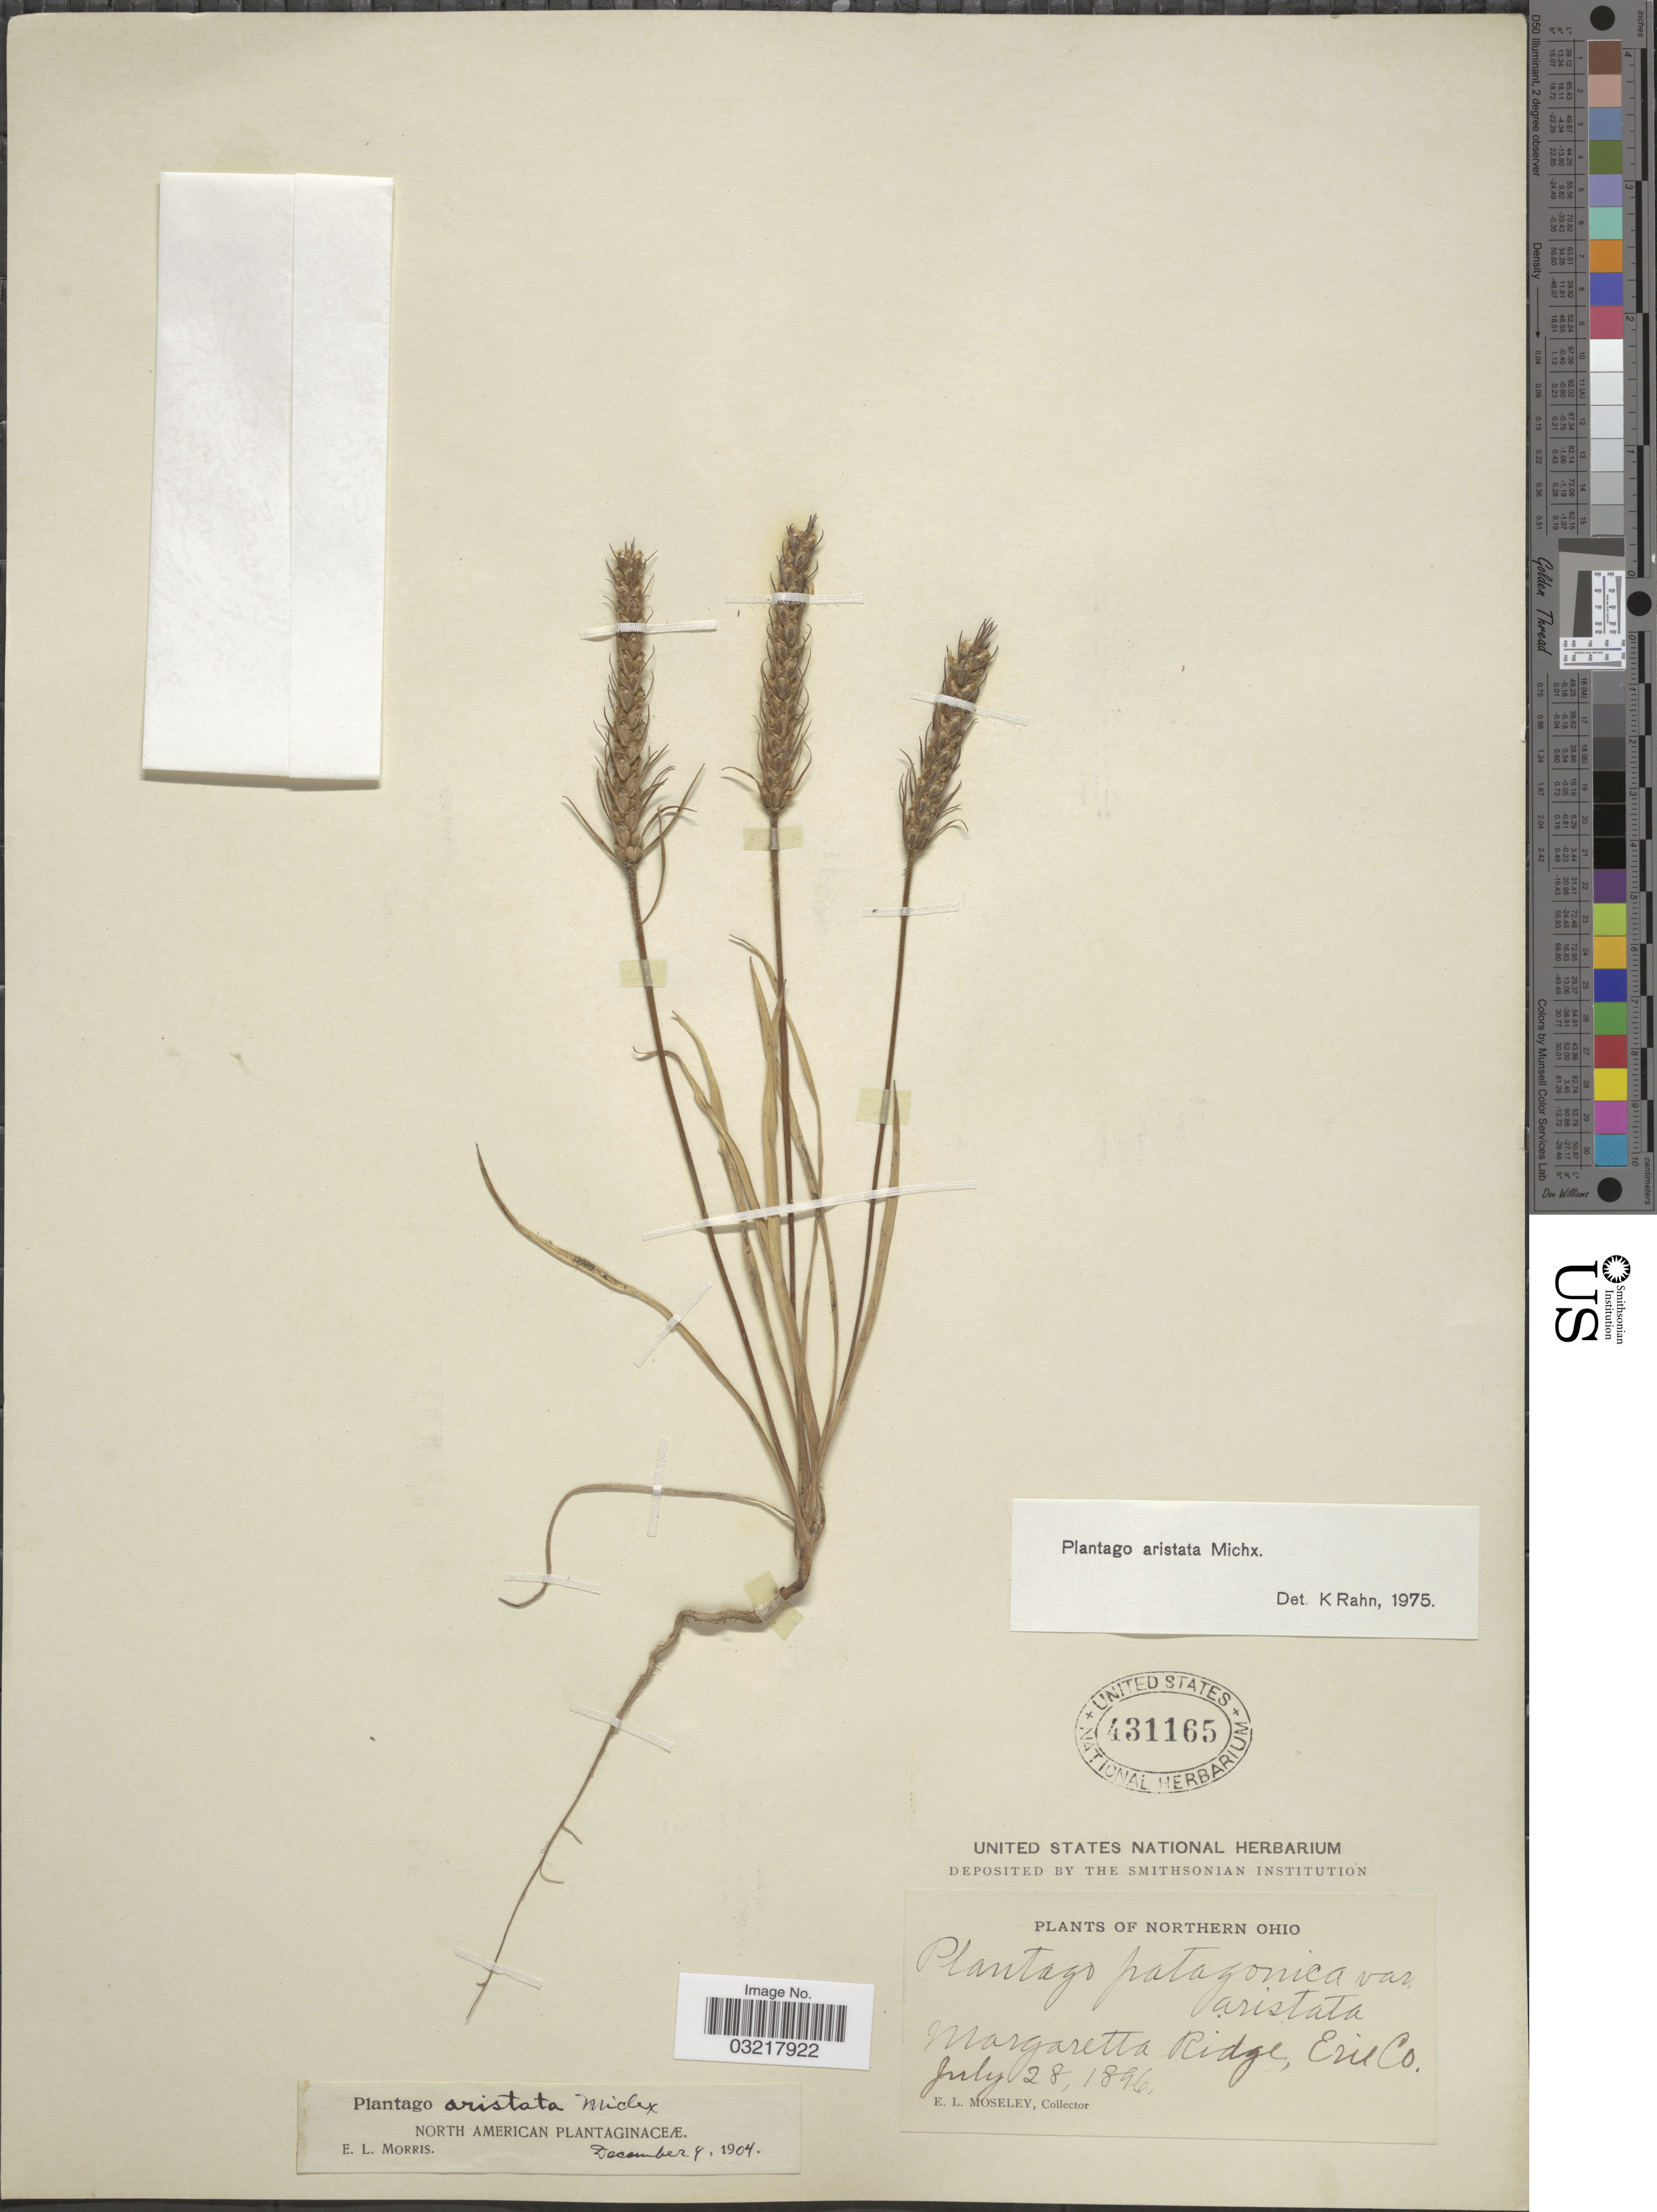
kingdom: Plantae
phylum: Tracheophyta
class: Magnoliopsida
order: Lamiales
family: Plantaginaceae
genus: Plantago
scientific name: Plantago aristata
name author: Michx.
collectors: E. Moseley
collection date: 1896-07-28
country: United States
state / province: Ohio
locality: Northern Ohio. Margaretta Ridge, Erie Co.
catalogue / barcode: US 431165